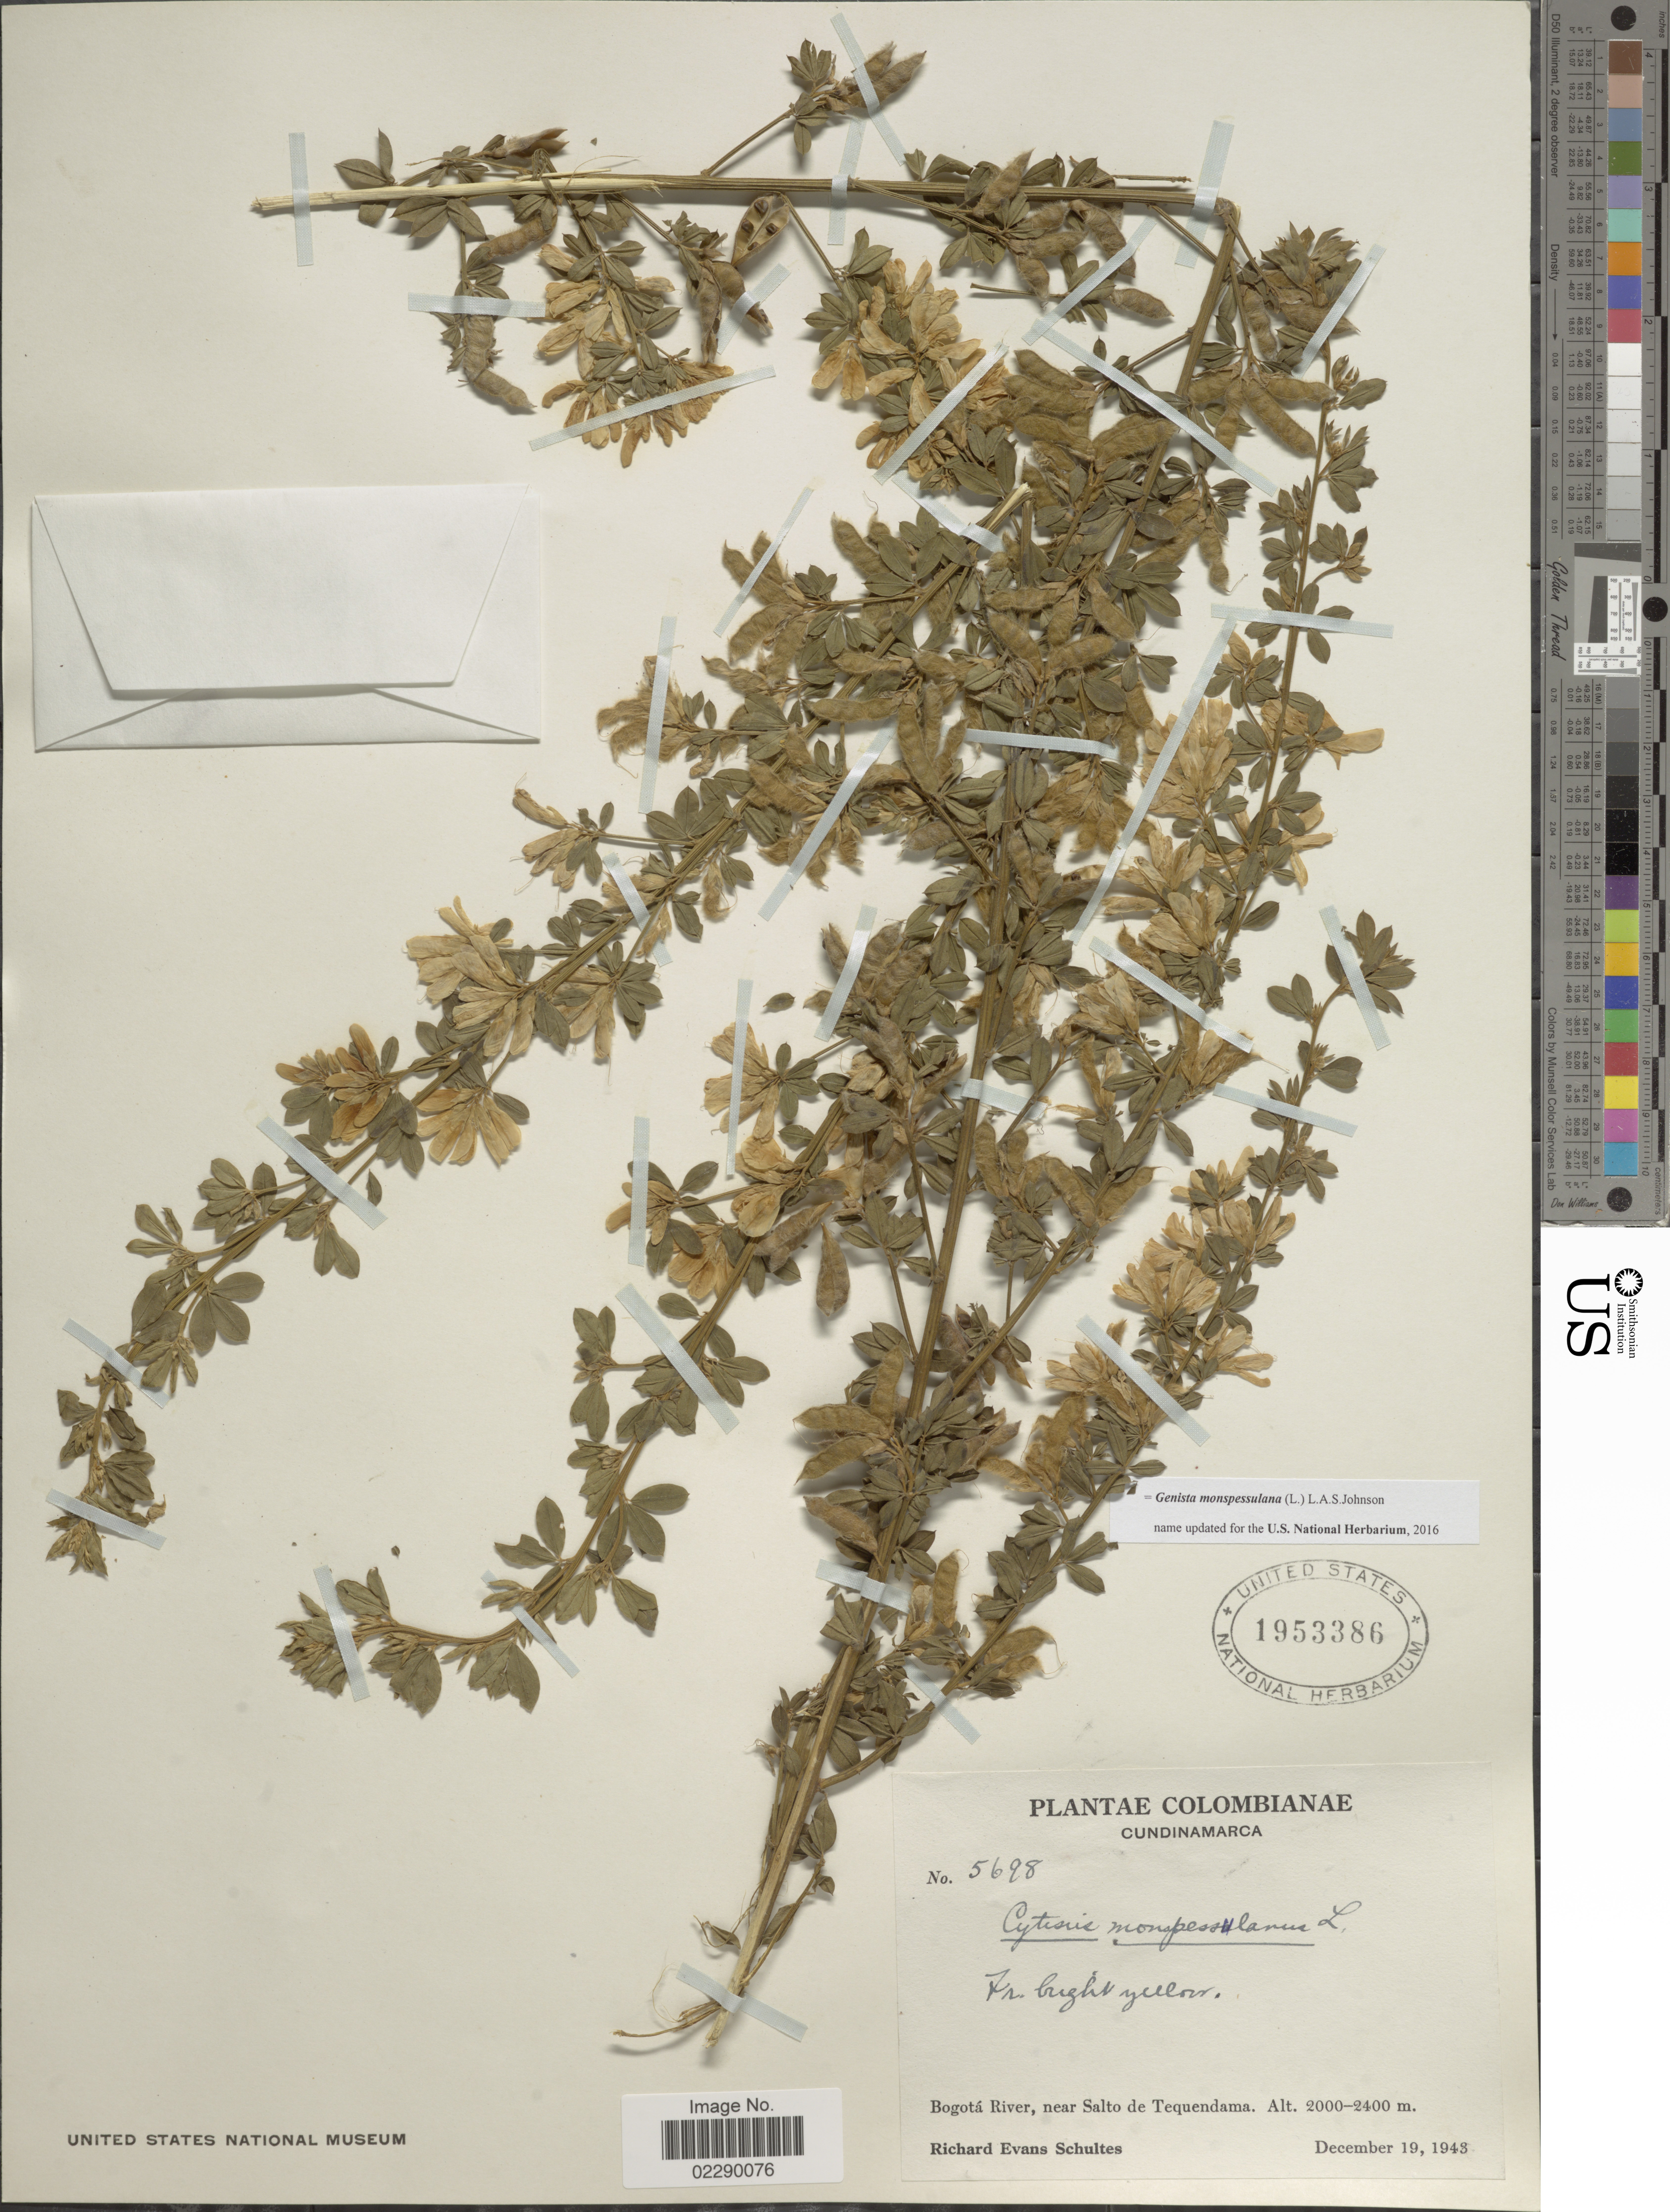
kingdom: Plantae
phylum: Tracheophyta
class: Magnoliopsida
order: Fabales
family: Fabaceae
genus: Genista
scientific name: Genista monspessulana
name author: (L.) L.A.S. Johnson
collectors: R. E. Schultes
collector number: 5698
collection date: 1943-12-19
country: Colombia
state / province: Cundinamarca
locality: Bogotá River, near Salto de Tequendama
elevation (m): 2000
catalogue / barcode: US 1953386